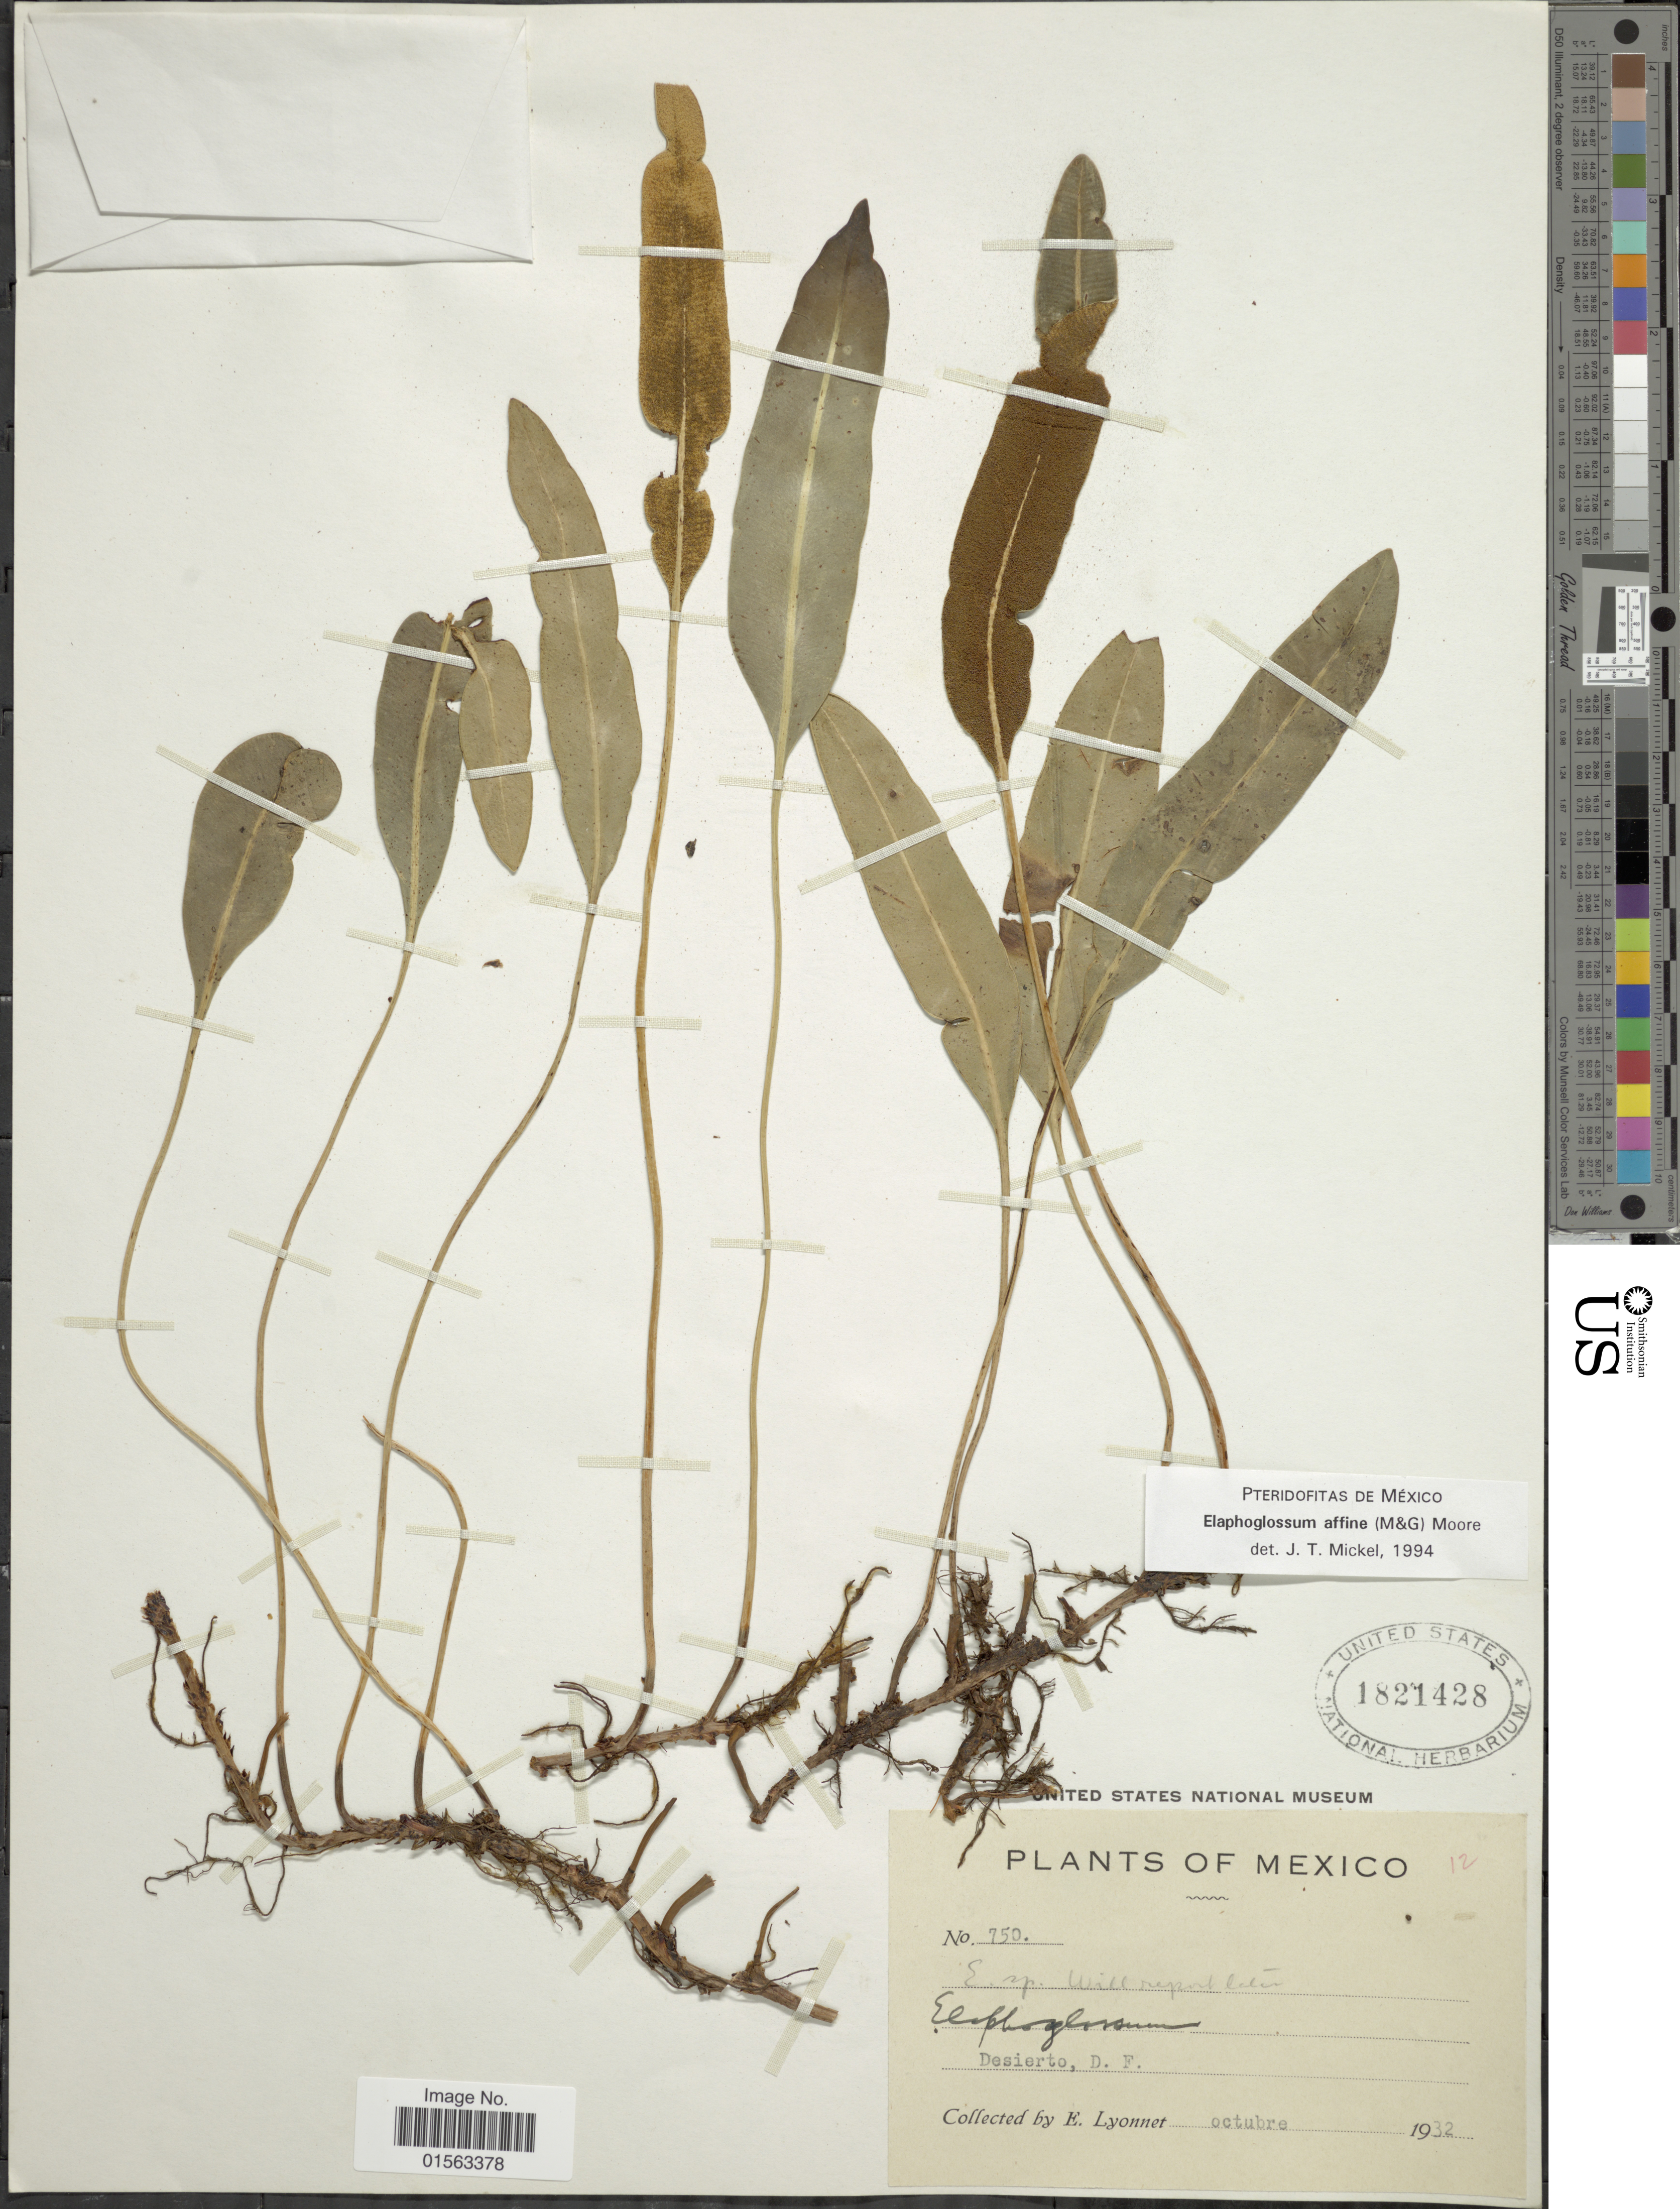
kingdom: Plantae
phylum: Tracheophyta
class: Polypodiopsida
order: Polypodiales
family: Dryopteridaceae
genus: Elaphoglossum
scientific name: Elaphoglossum affine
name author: (M. Martens & Galeotti) T. Moore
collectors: E. Lyonnet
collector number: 750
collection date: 1932-10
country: Mexico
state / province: Distrito Federal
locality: Desierto, D. F.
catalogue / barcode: US 1821428